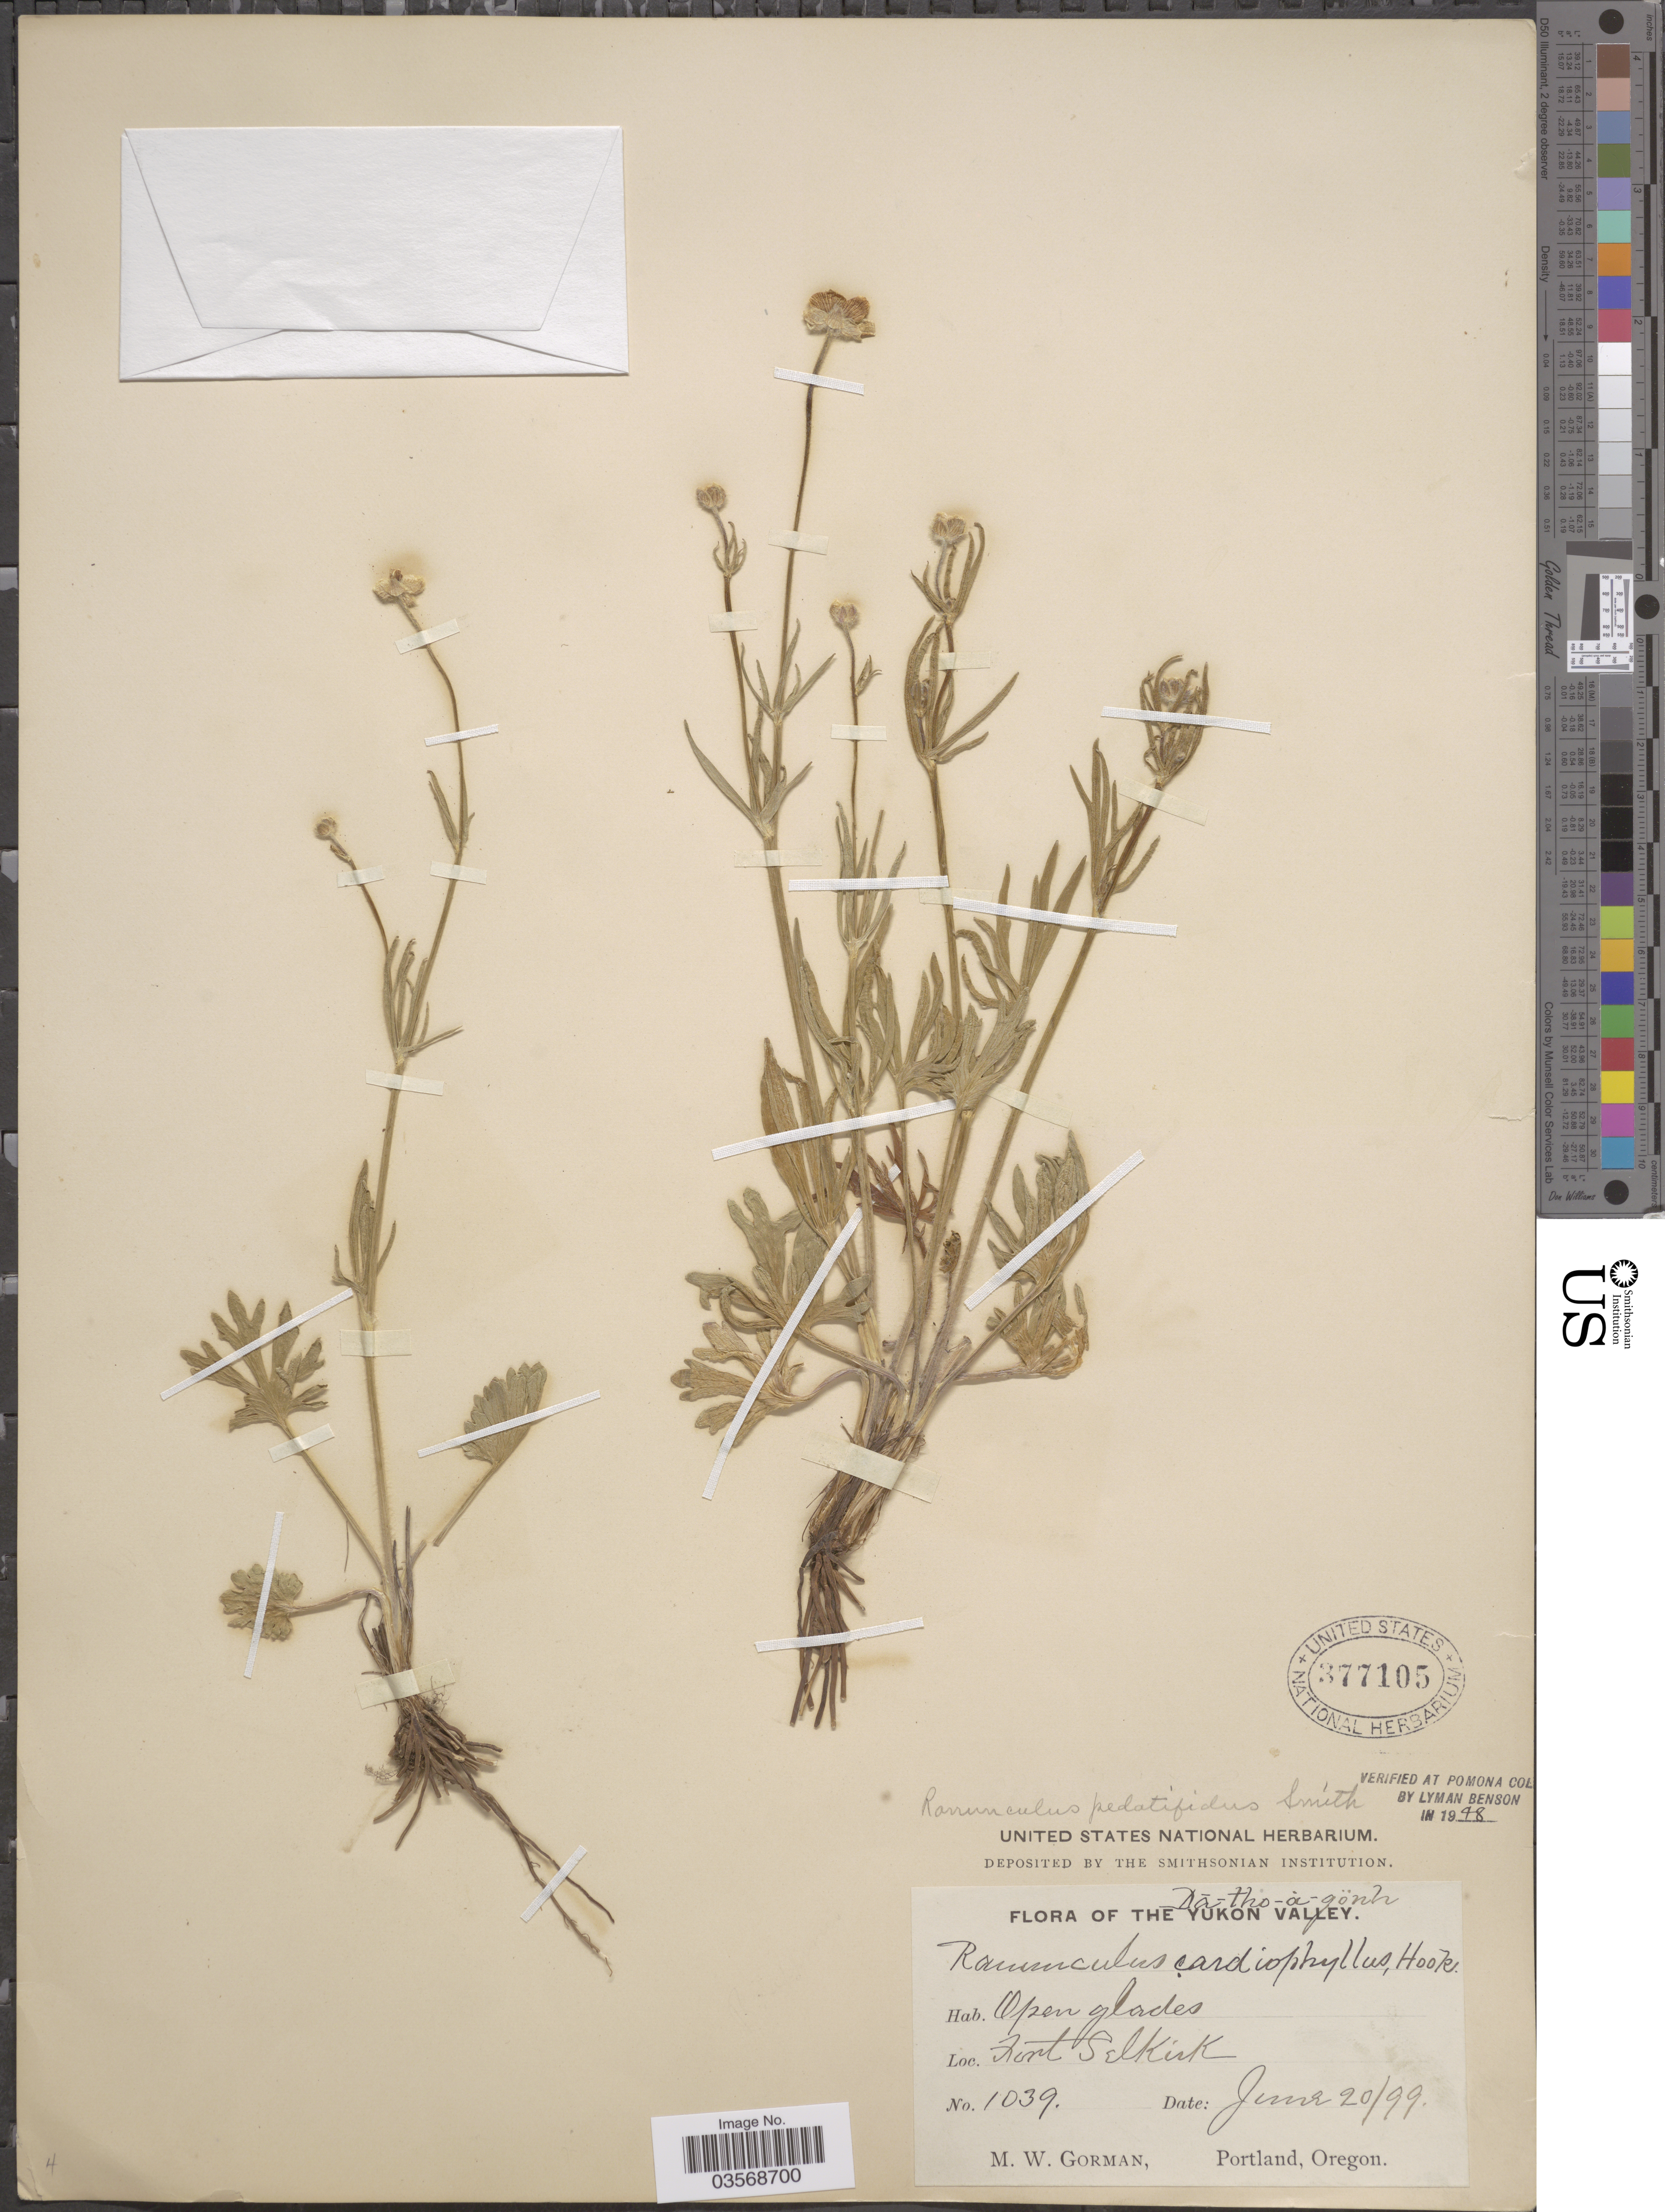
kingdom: Plantae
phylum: Tracheophyta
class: Magnoliopsida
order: Ranunculales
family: Ranunculaceae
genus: Ranunculus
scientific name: Ranunculus pedatifidus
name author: Sm.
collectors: M. W. Gorman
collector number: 1039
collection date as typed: Transcribed d/m/y: 20/6/99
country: Canada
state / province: Yukon Territory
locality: Dā-tho-a-gönh.The Yukon Valley. Fort Selkirk.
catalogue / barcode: US 377105